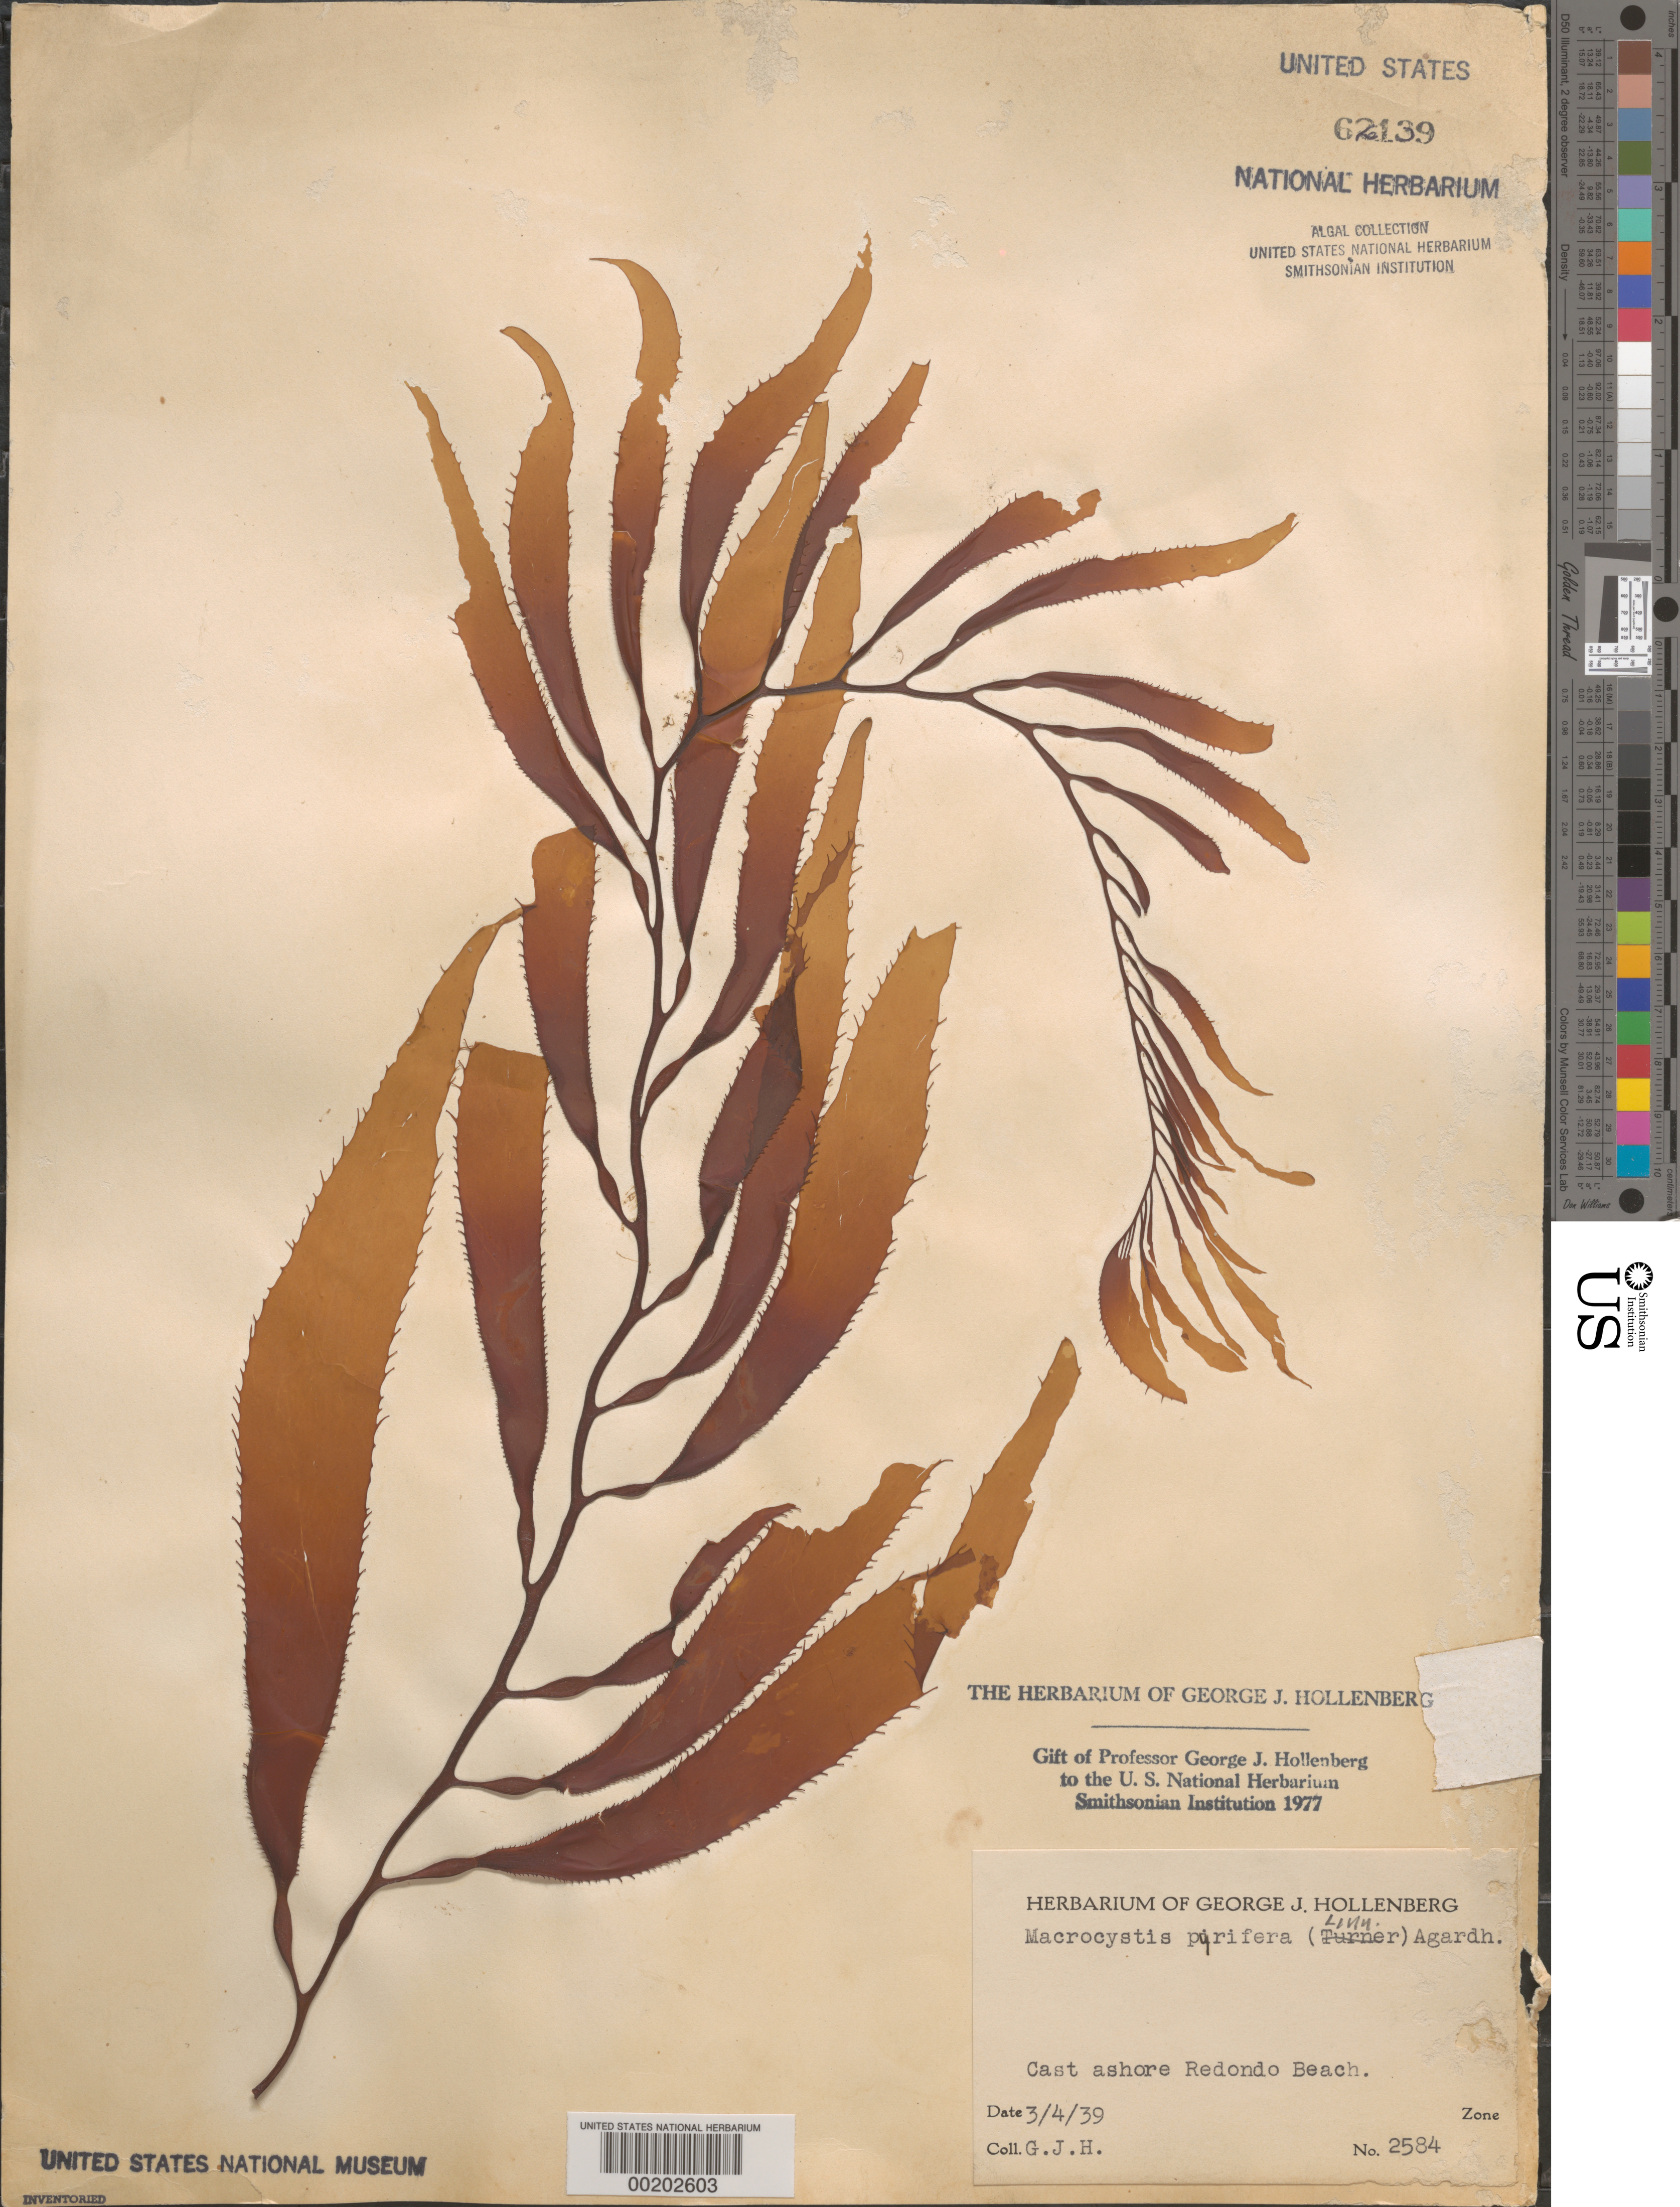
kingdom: Chromista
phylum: Ochrophyta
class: Phaeophyceae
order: Laminariales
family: Laminariaceae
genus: Macrocystis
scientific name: Macrocystis pyrifera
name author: (L.) C. Agardh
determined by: Hollenberg, George J.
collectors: G. Hollenberg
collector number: GJH 2584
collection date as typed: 04 Mar 1939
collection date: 1939-03-04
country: United States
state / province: California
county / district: Los Angeles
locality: Redondo Beach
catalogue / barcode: US 62139